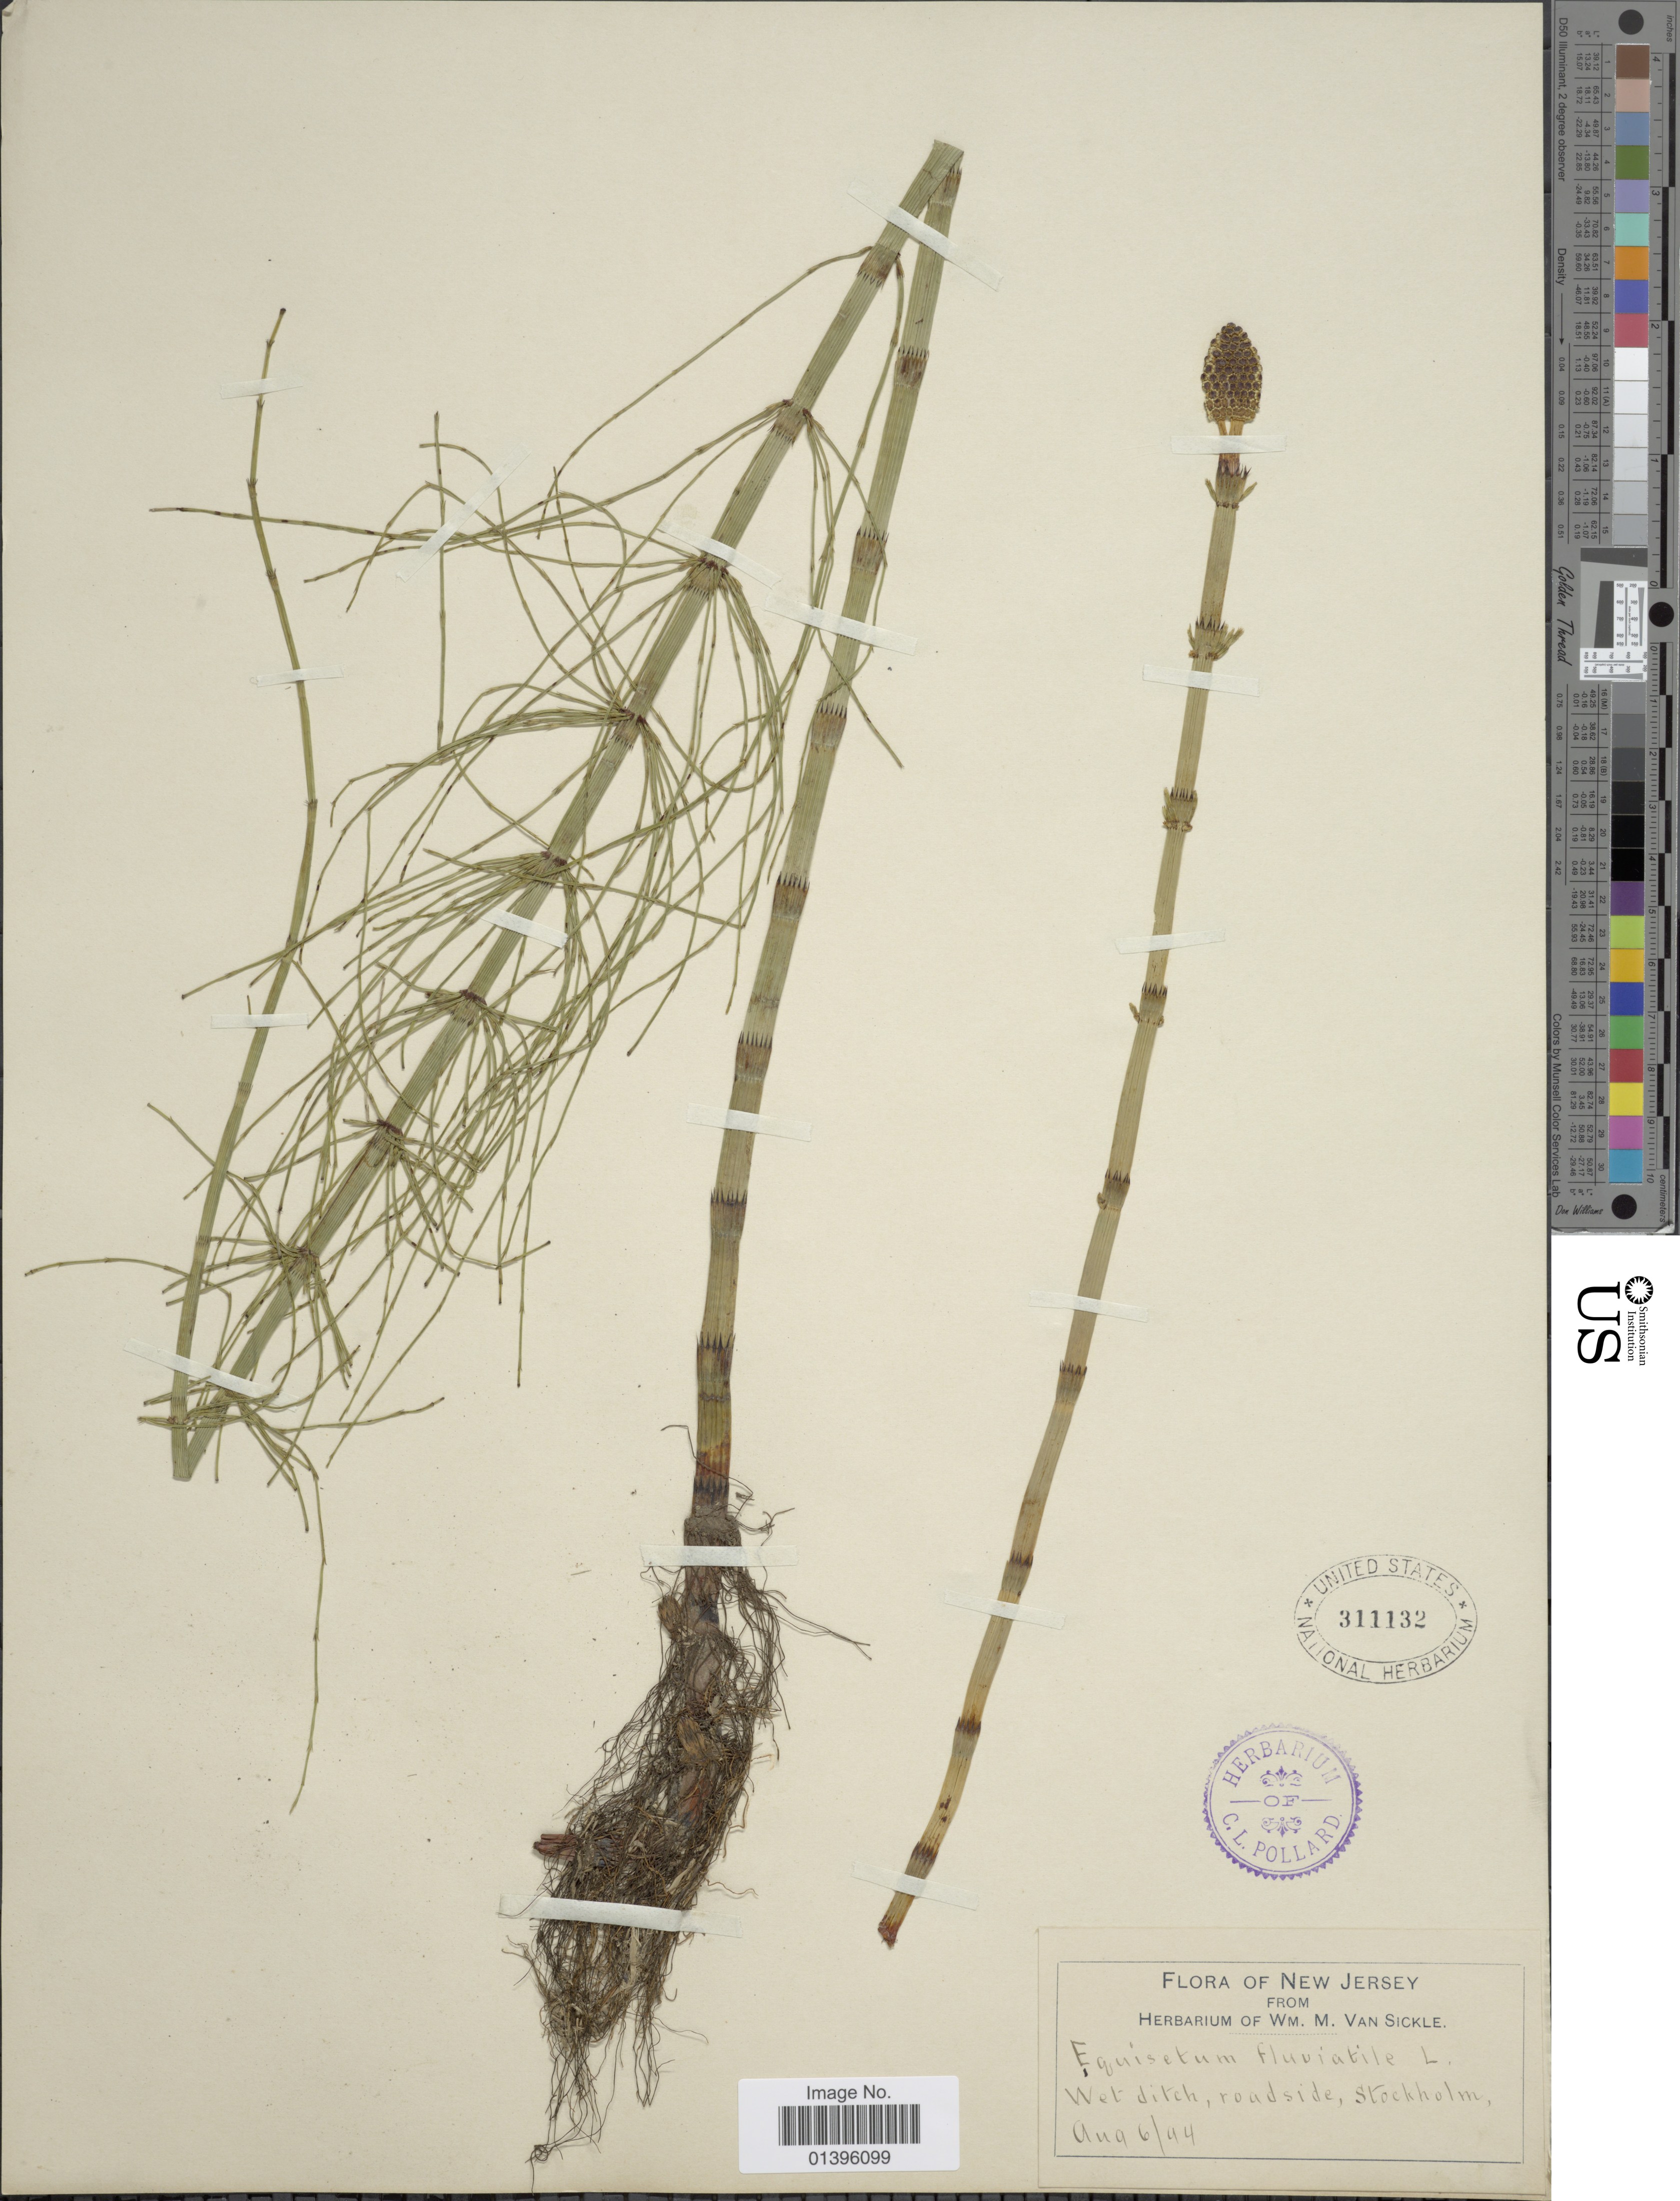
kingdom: Plantae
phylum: Tracheophyta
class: Polypodiopsida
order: Equisetales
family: Equisetaceae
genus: Equisetum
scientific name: Equisetum fluviatile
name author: L.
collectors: ex herb. Wm. M. Van Sickle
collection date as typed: Transcribed d/m/y: 6/8/94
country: United States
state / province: New Jersey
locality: Wet ditch, roadside, Stockholm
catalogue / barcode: US 311132